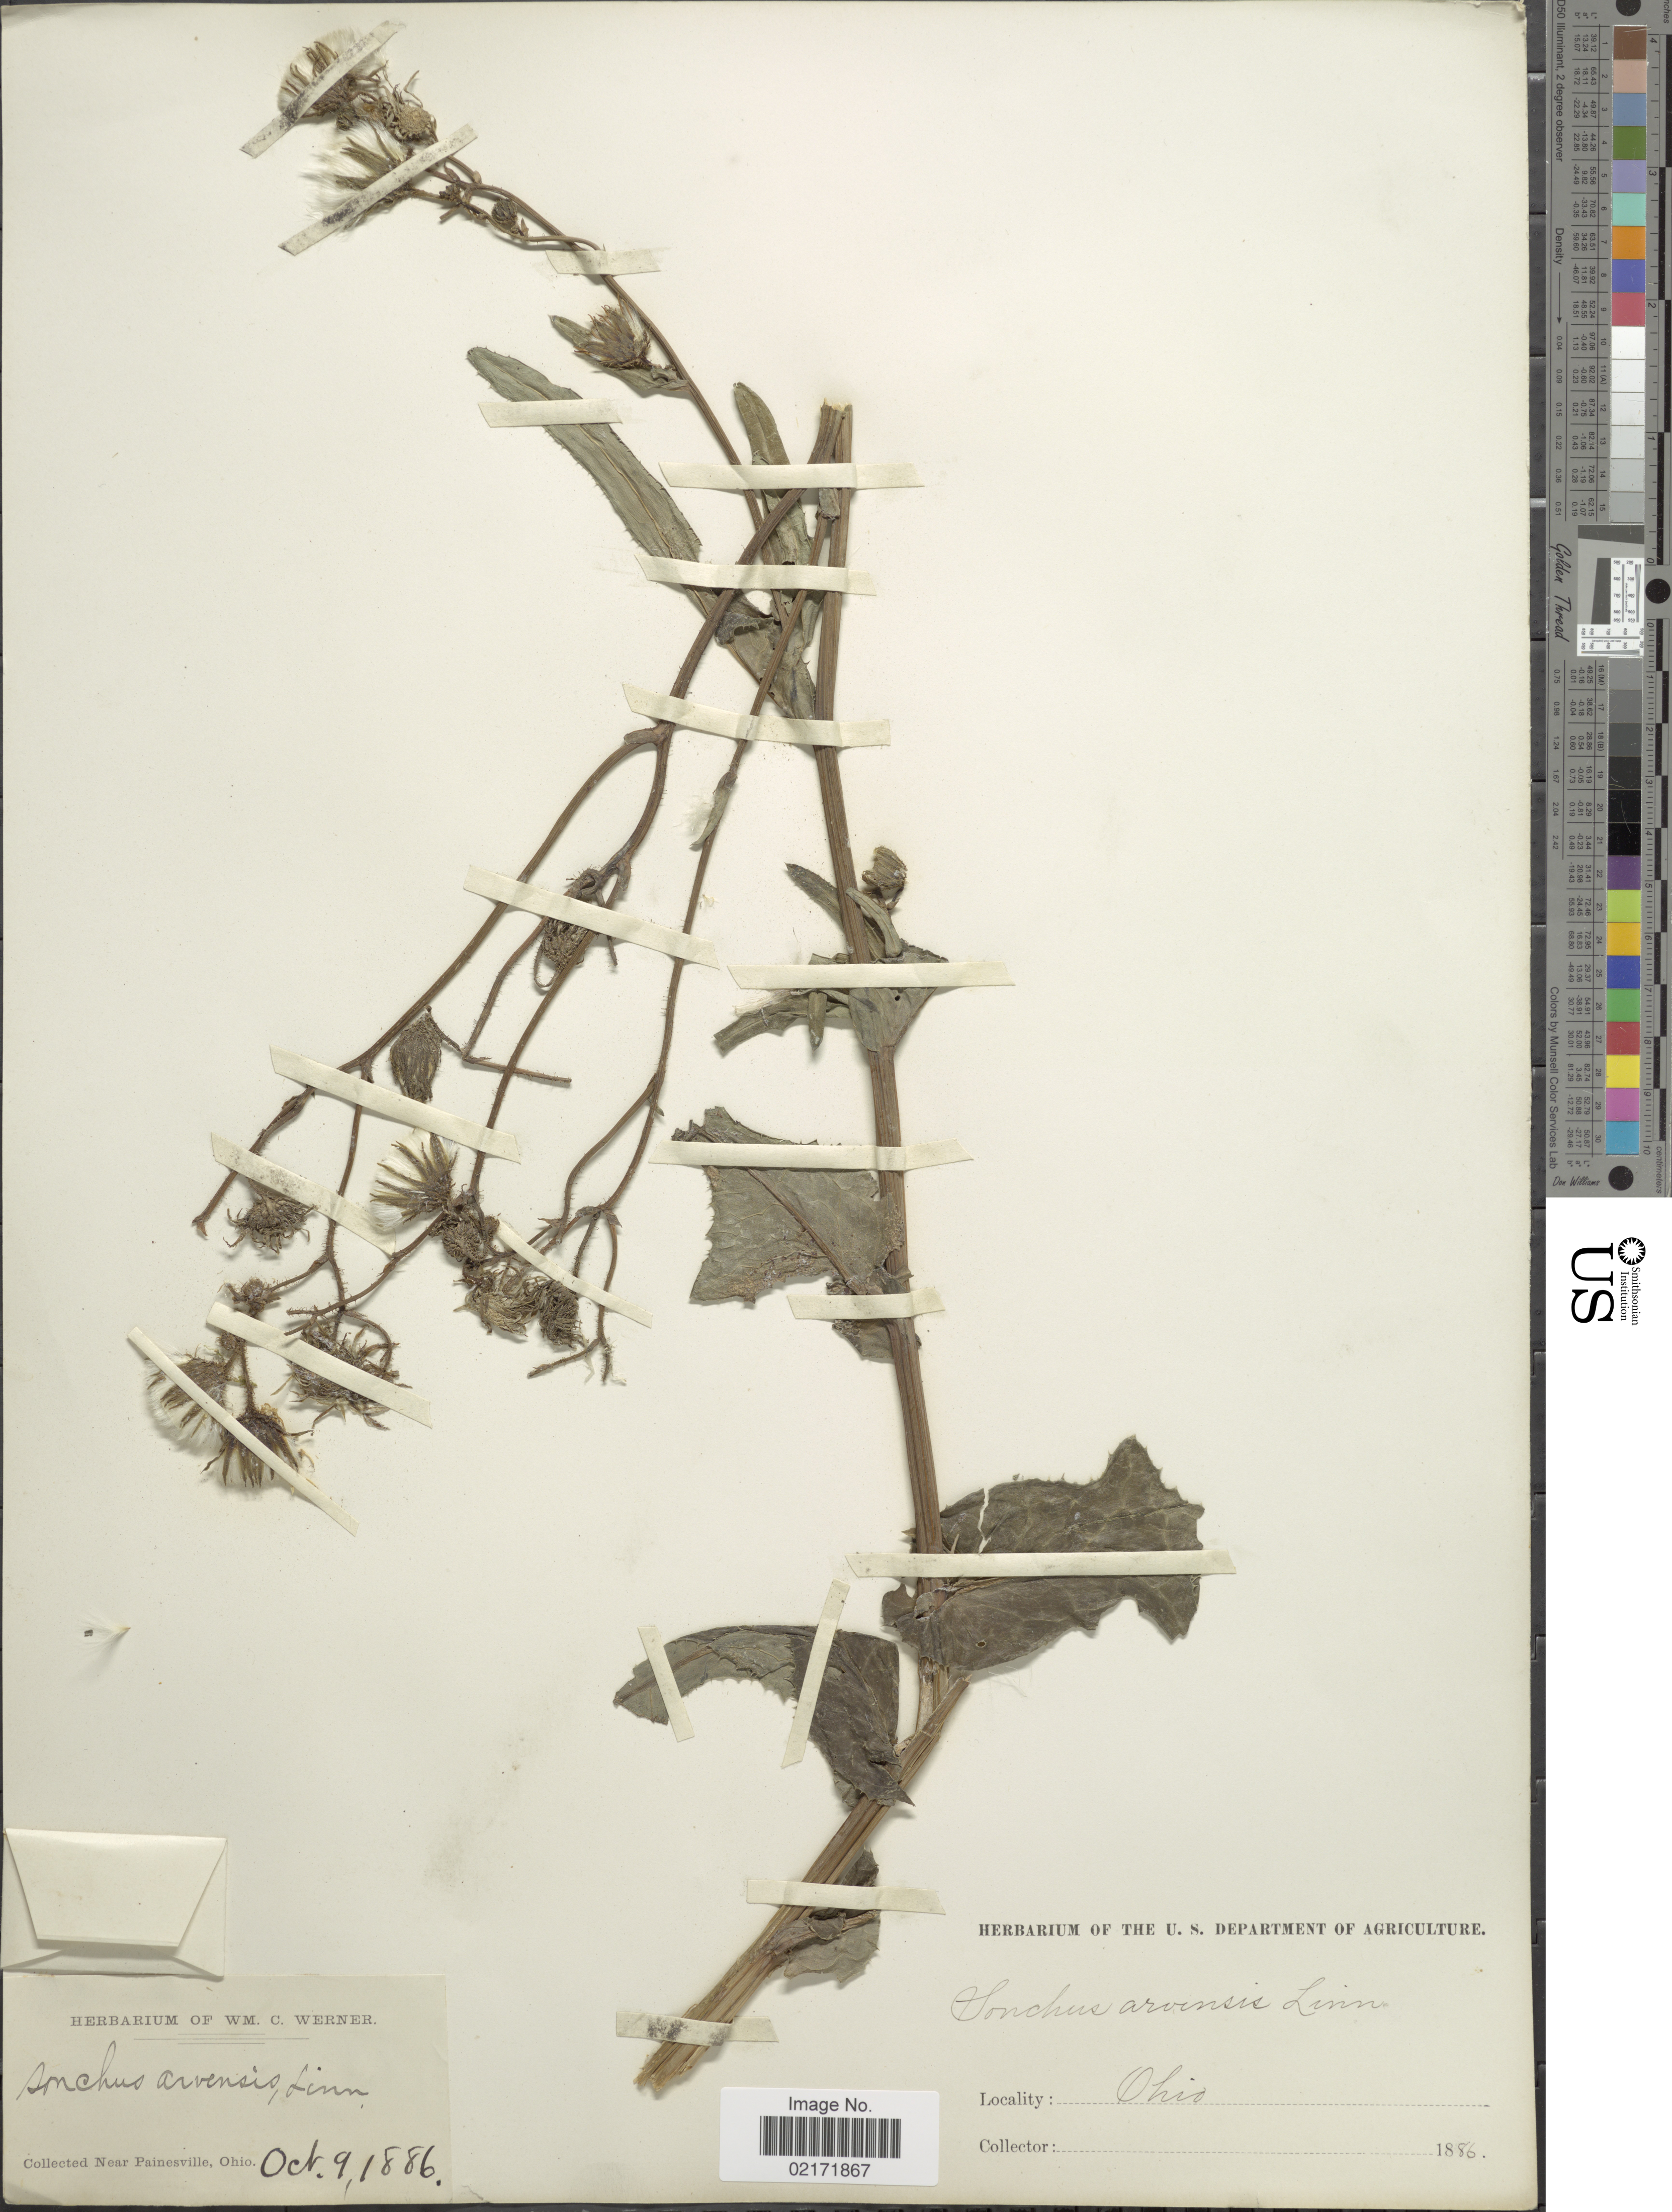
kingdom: Plantae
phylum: Tracheophyta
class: Magnoliopsida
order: Asterales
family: Asteraceae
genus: Sonchus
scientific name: Sonchus arvensis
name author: L.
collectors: ex herb. Wm. C. Werner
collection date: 1886-10-09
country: United States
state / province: Ohio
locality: Near painesville.